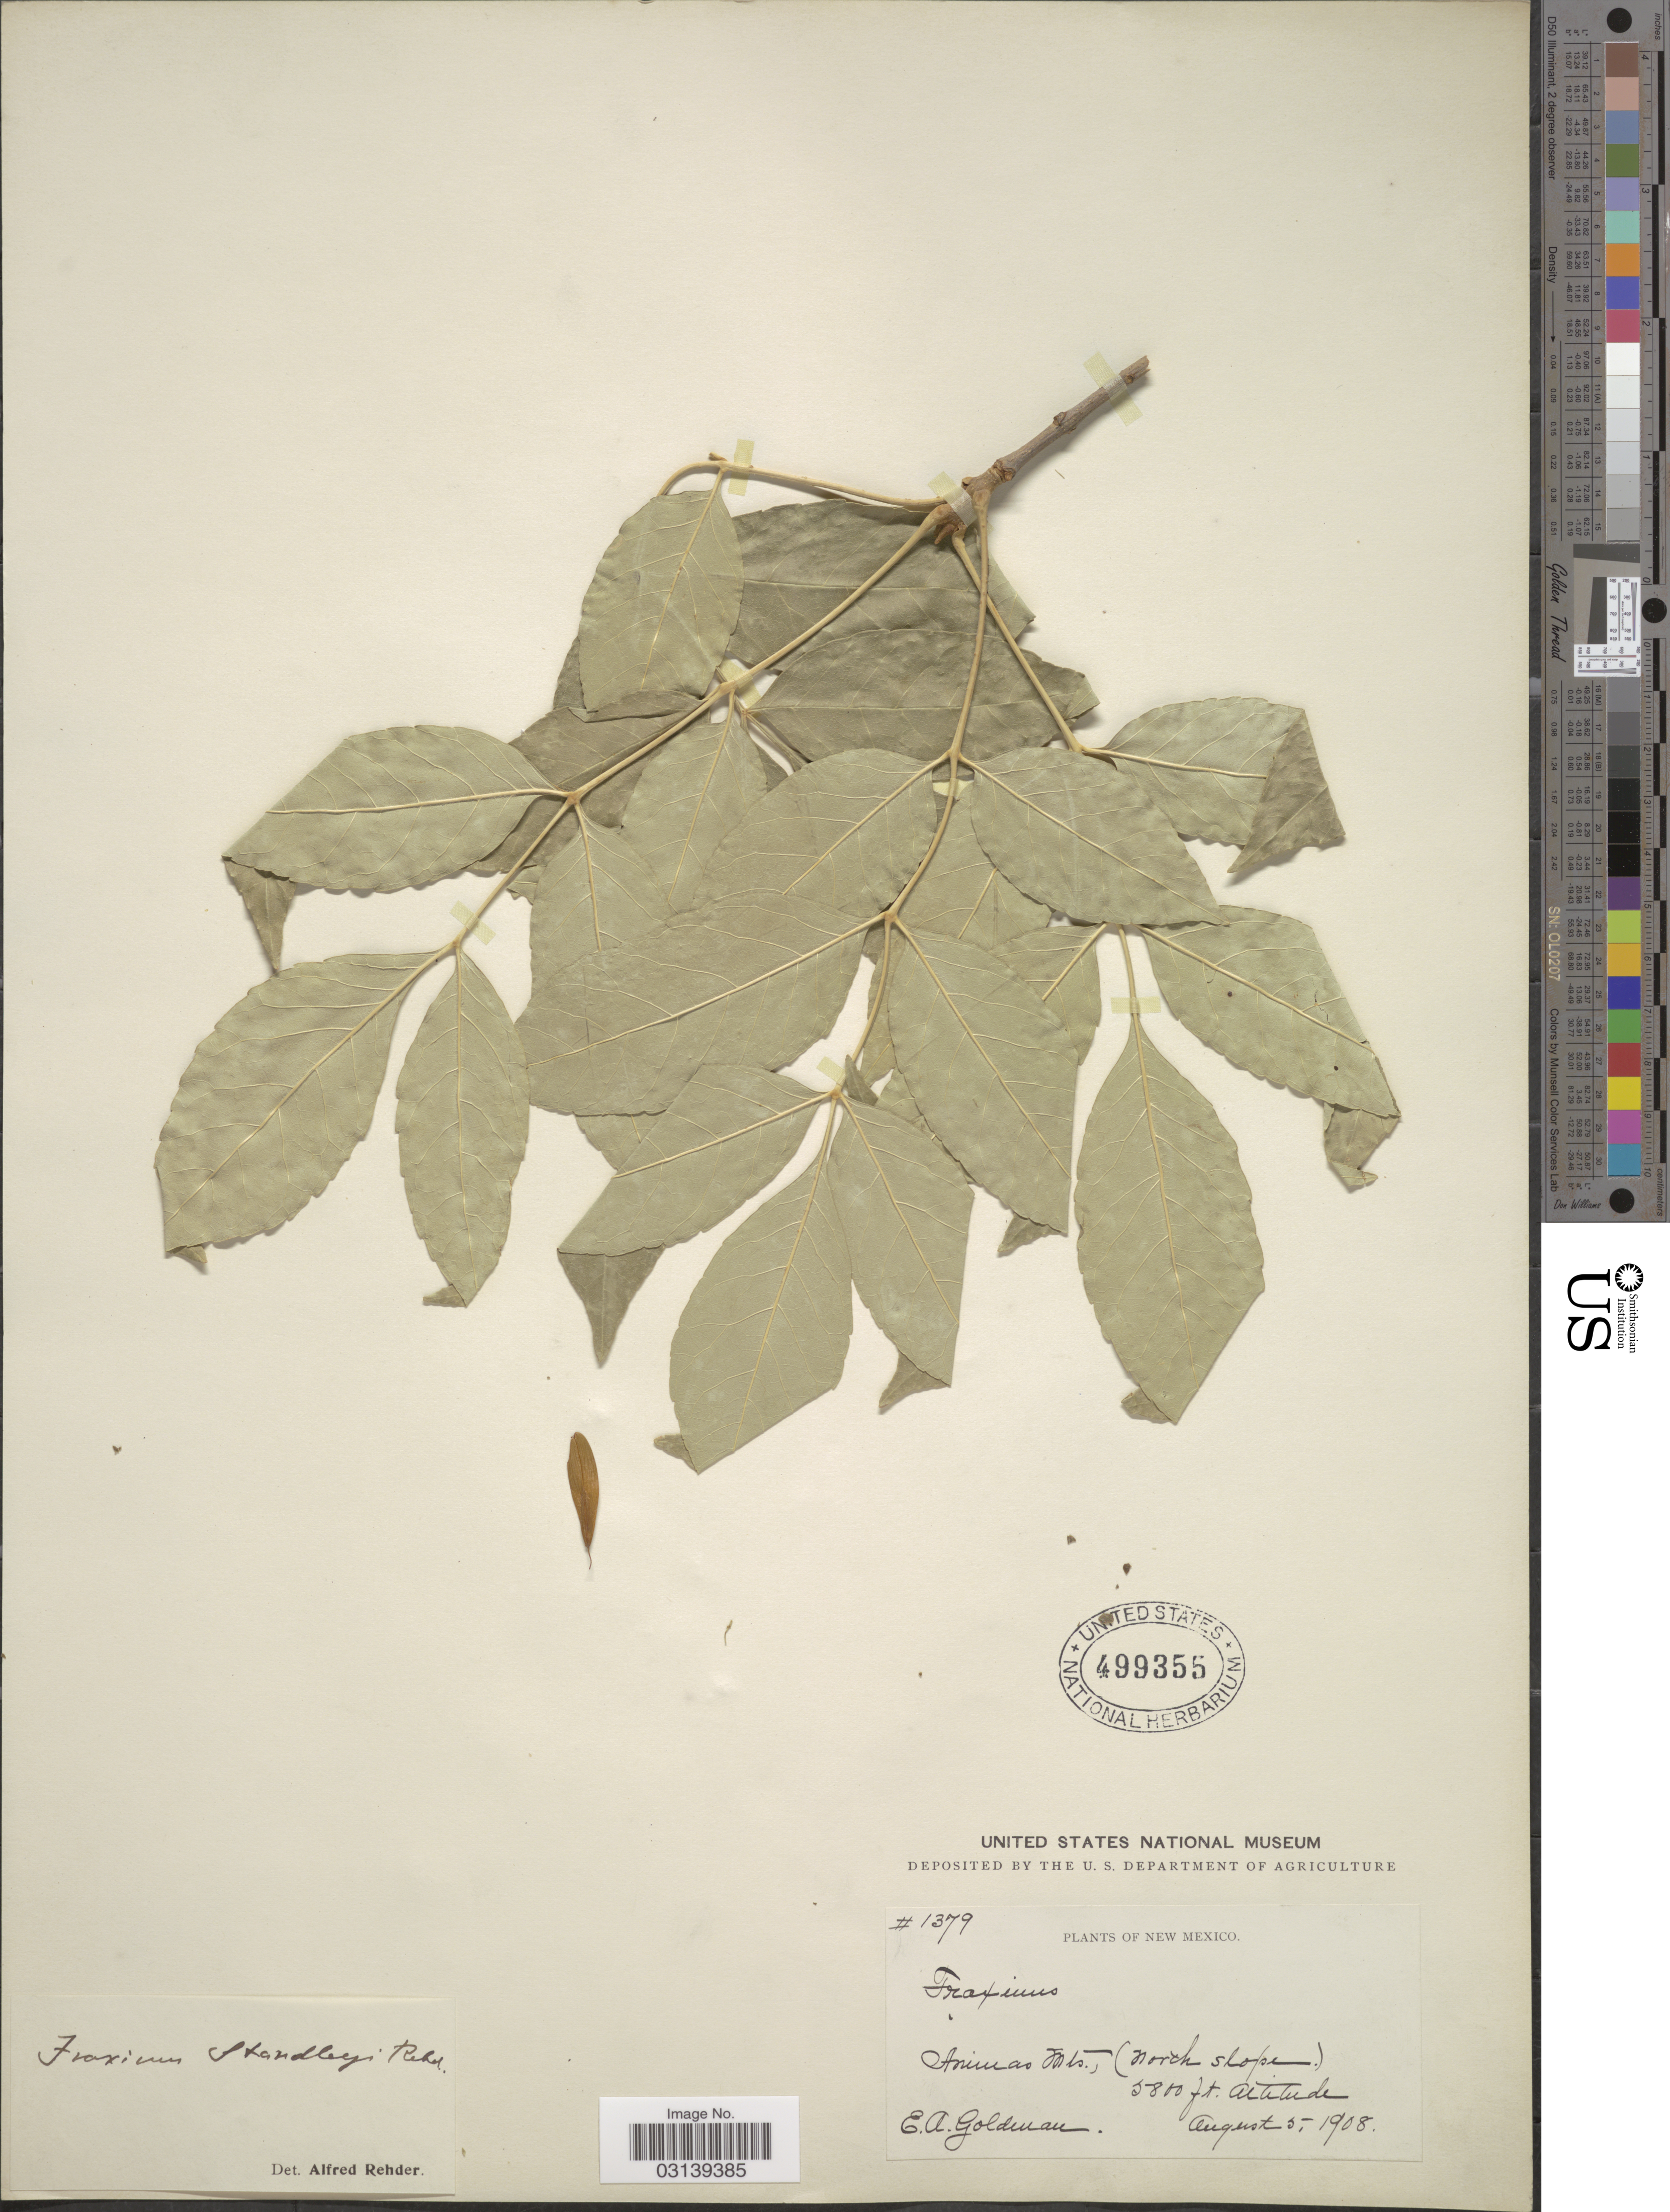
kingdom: Plantae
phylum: Tracheophyta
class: Magnoliopsida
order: Lamiales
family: Oleaceae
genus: Fraxinus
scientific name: Fraxinus velutina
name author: Torr.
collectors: E. A. Goldman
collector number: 1379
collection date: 1908-08-05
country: United States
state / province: New Mexico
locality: Animas Mts., (North slope).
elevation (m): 1768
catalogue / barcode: US 499355